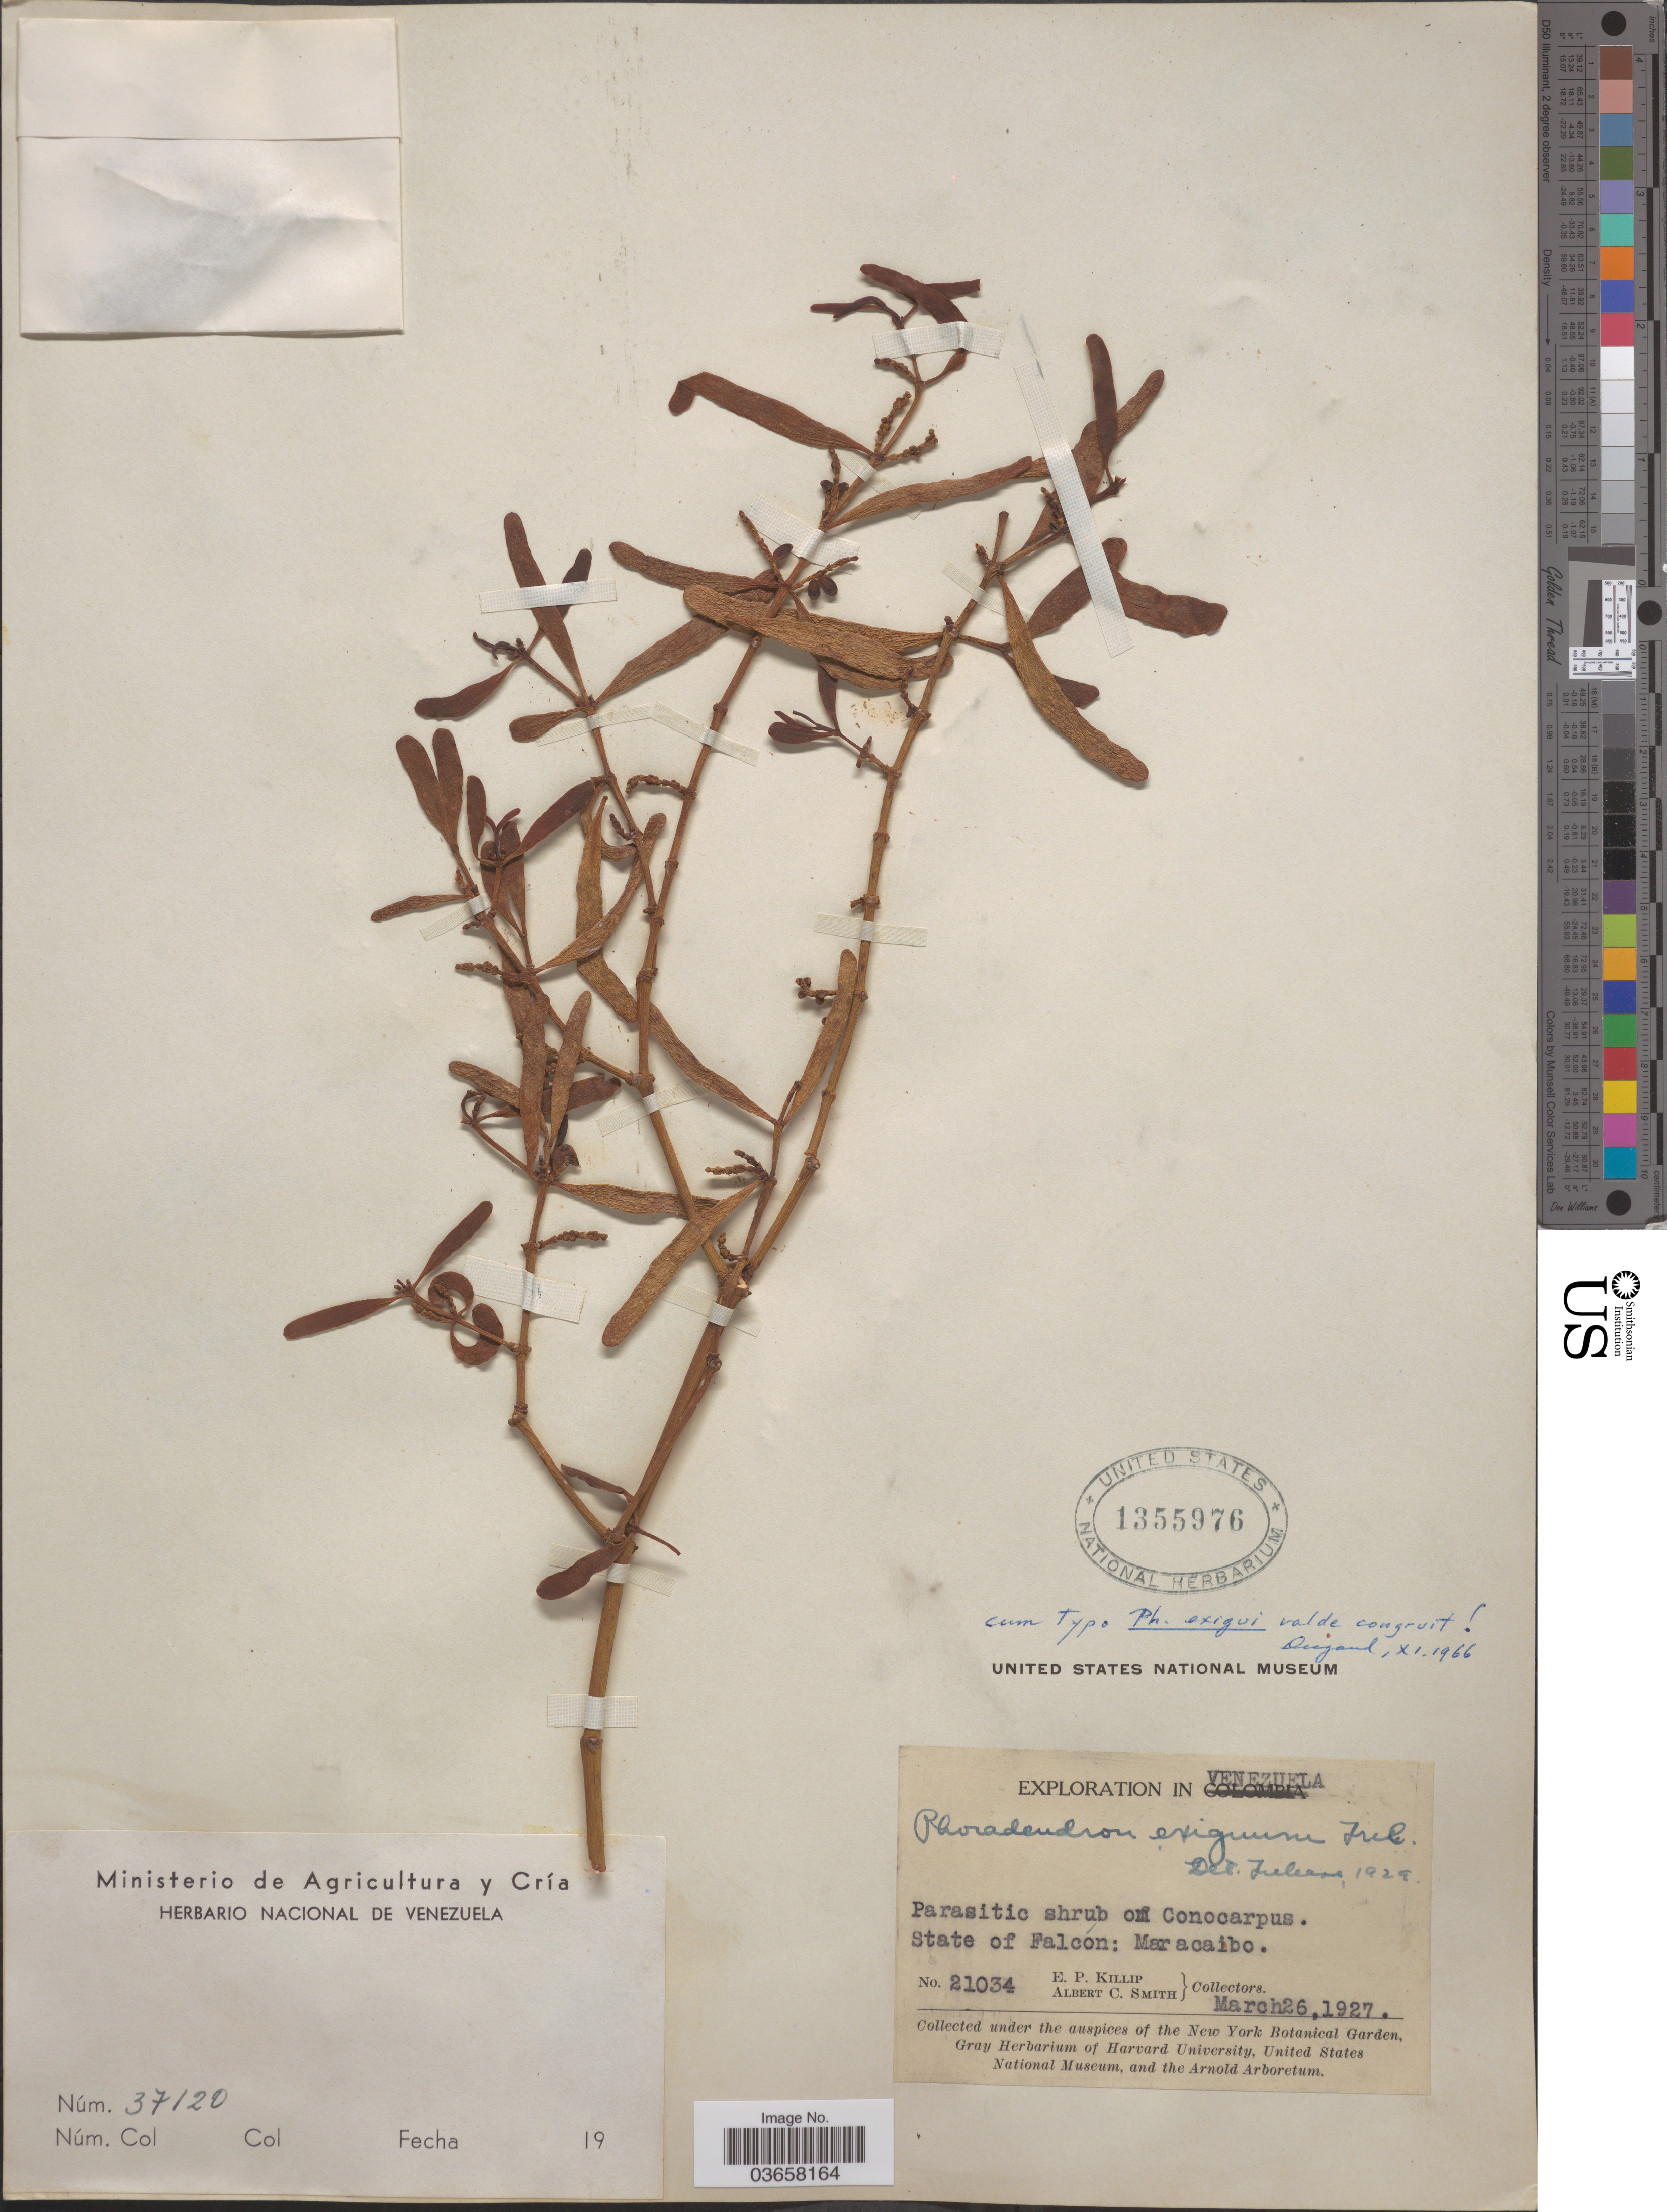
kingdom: Plantae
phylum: Tracheophyta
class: Magnoliopsida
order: Santalales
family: Viscaceae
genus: Phoradendron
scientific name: Phoradendron exiguum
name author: Trel.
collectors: E. P. Killip & A. C. Smith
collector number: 21034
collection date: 1927-03-26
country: Venezuela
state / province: Falcón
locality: Maracaibo.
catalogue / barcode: US 1355976